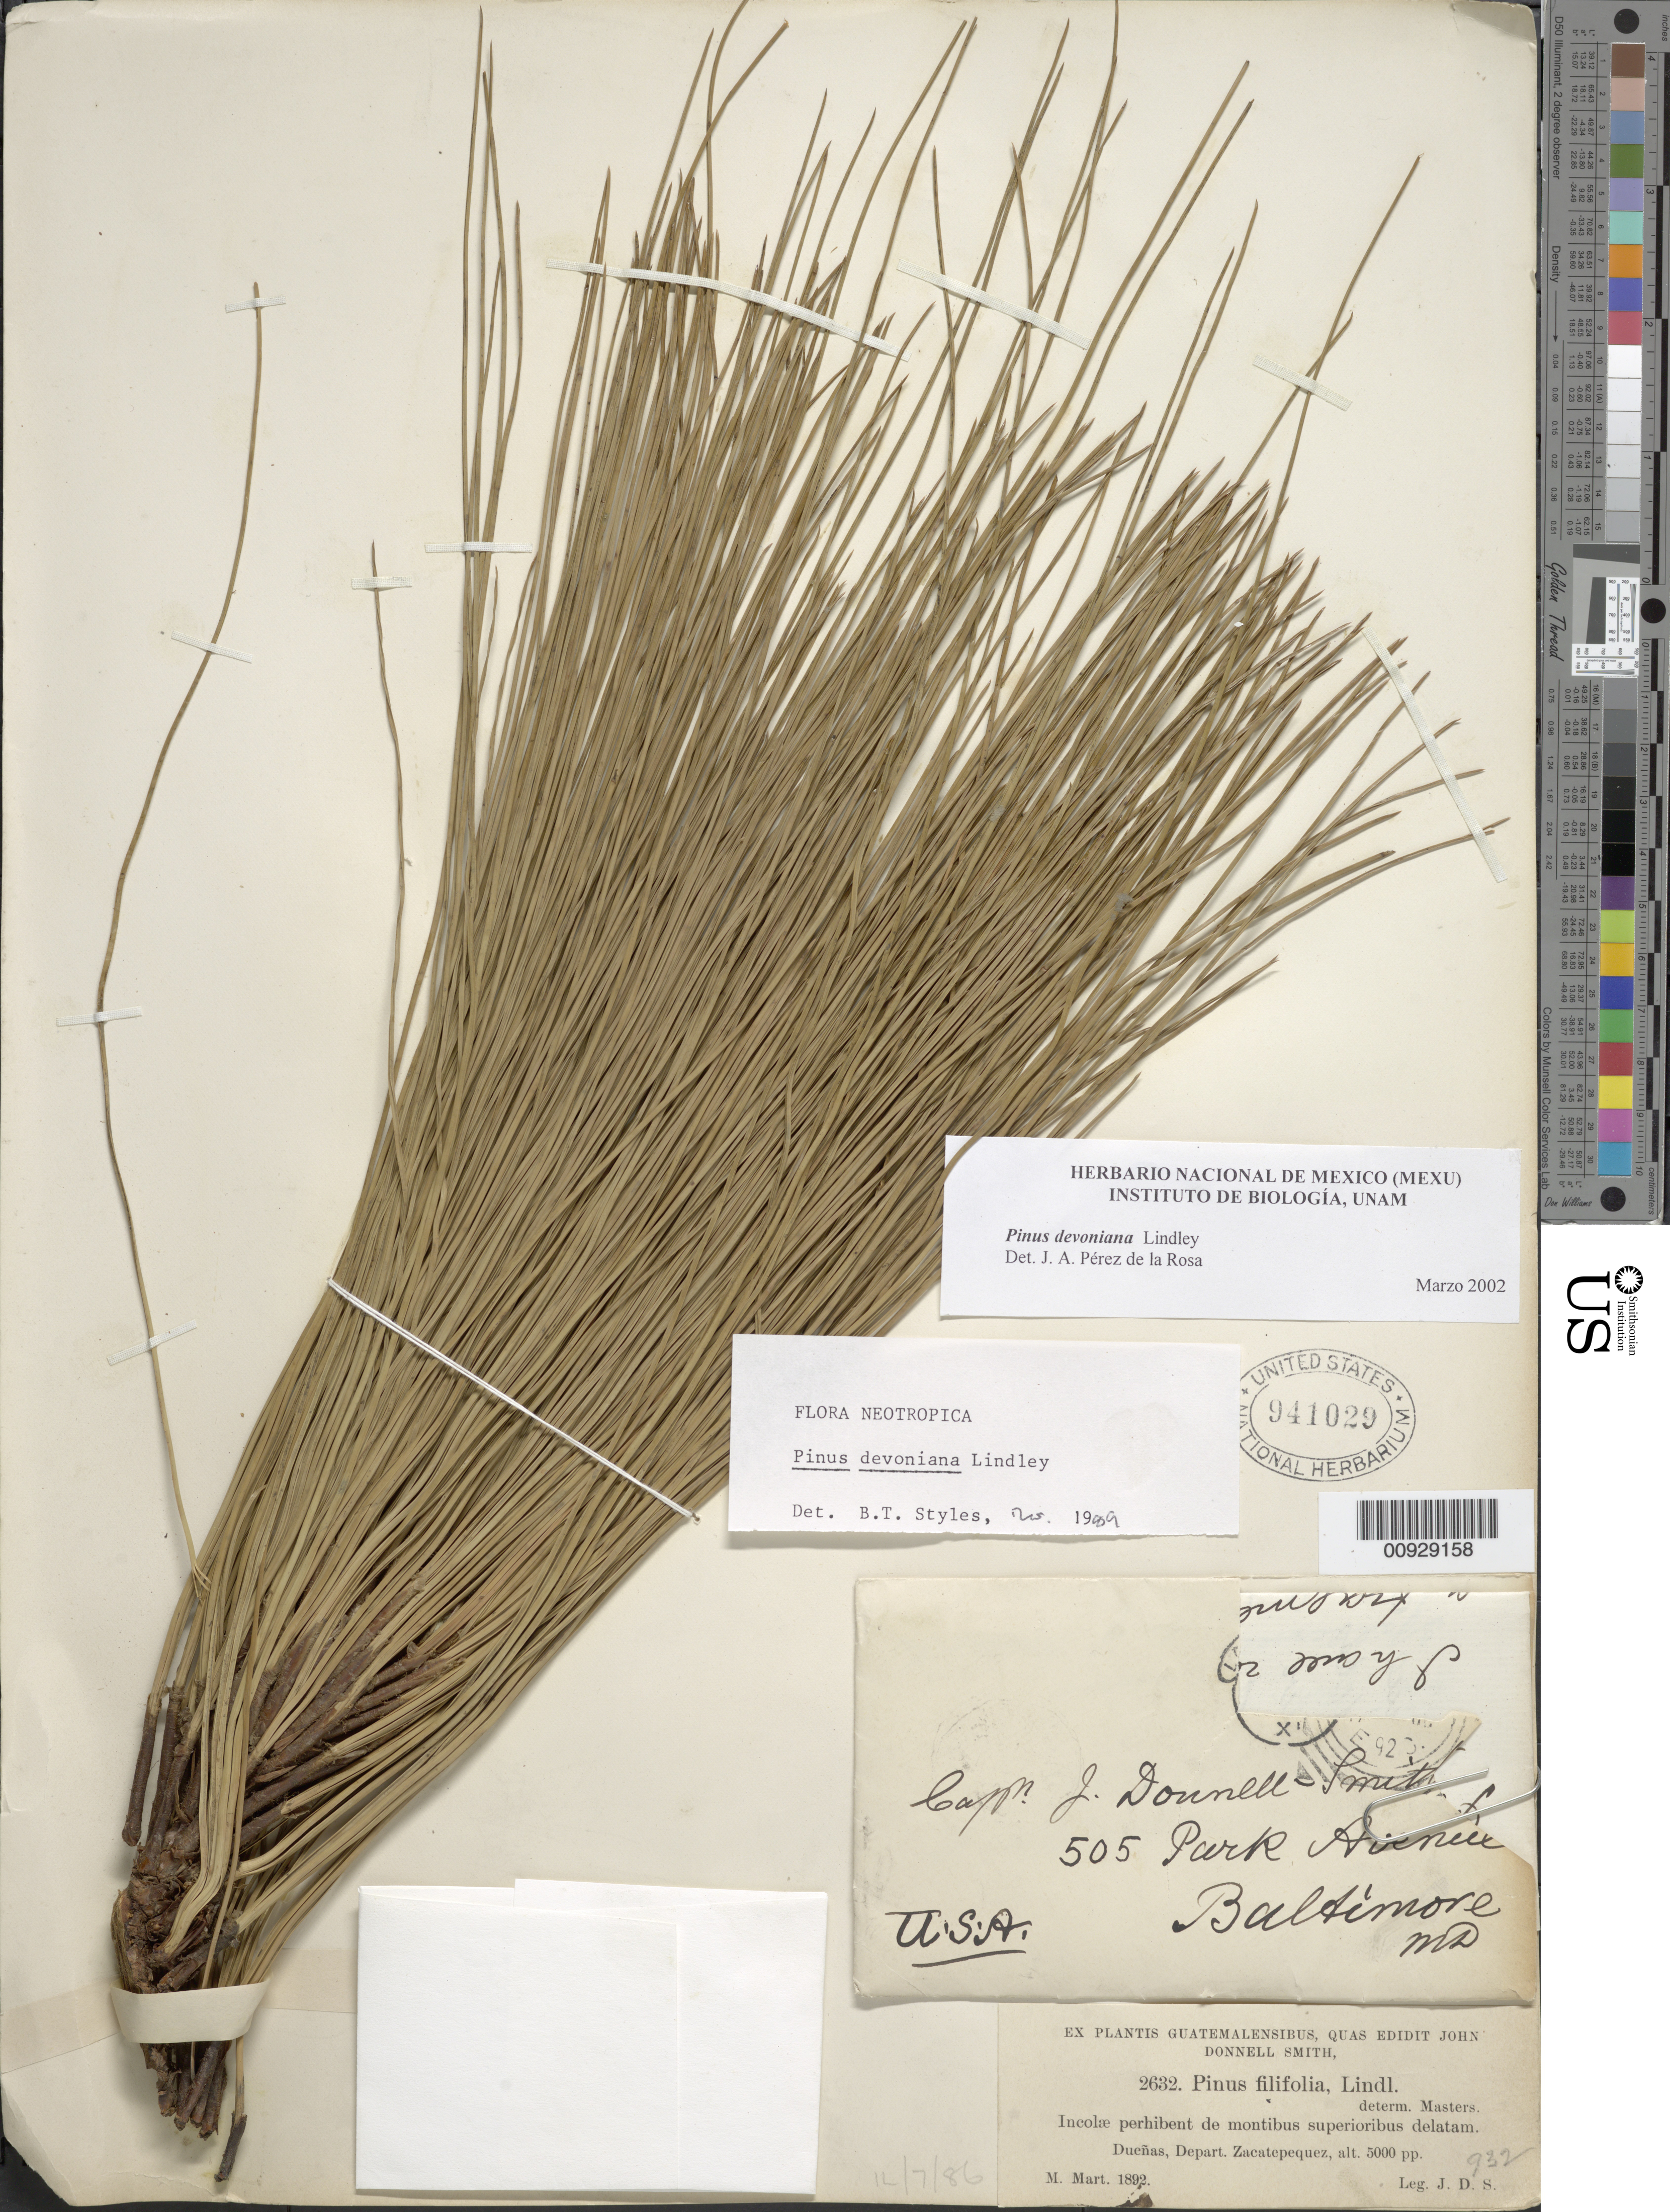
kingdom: Plantae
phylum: Tracheophyta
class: Pinopsida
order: Pinales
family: Pinaceae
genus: Pinus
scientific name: Pinus devoniana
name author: Lindl.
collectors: J. Donnell Smith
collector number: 932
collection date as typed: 1892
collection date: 1892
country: Guatemala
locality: Dueñas, Depart. Zacatepequez.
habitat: Incolae perhibent de montibus superioribus delatam.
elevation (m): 1524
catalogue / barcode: US 941029